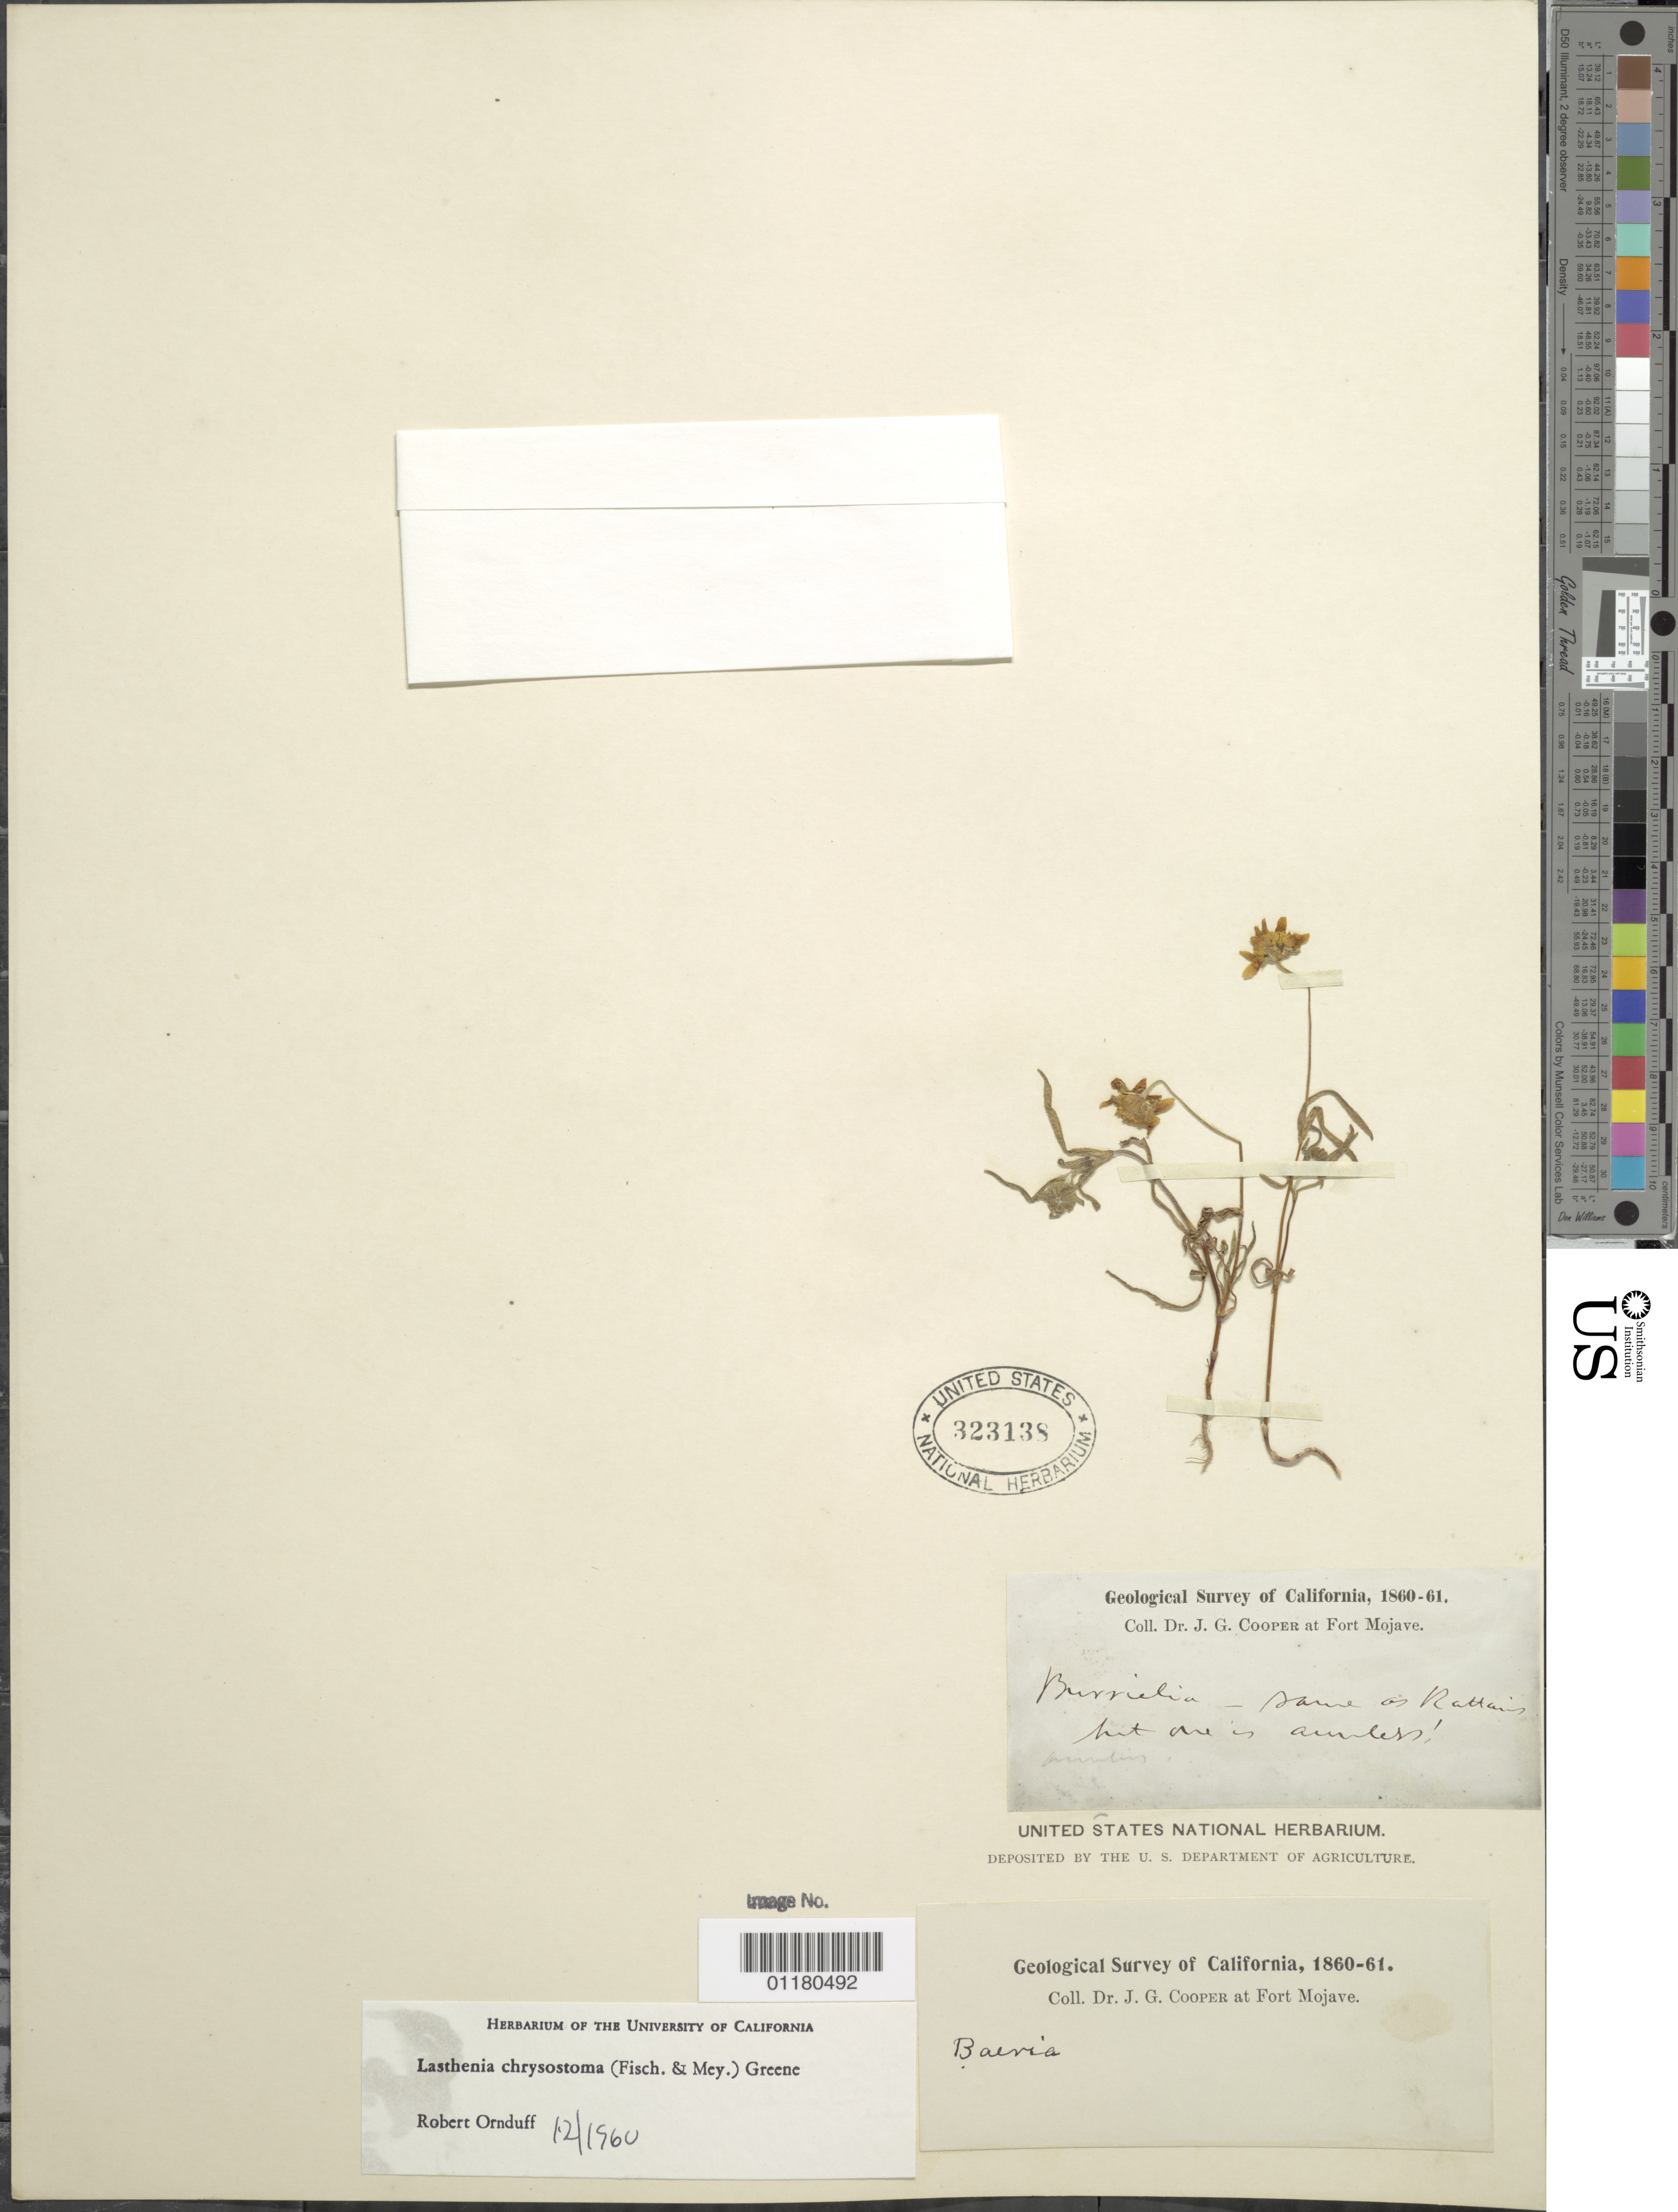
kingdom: Plantae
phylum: Tracheophyta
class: Magnoliopsida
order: Asterales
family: Asteraceae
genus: Lasthenia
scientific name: Lasthenia chrysostoma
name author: (Fisch. & C.A. Mey.) Greene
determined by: Ornduff, R.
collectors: J. G. Cooper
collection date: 1860/1861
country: United States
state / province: California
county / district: San Bernardino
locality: Fort Mojave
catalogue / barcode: US 323138